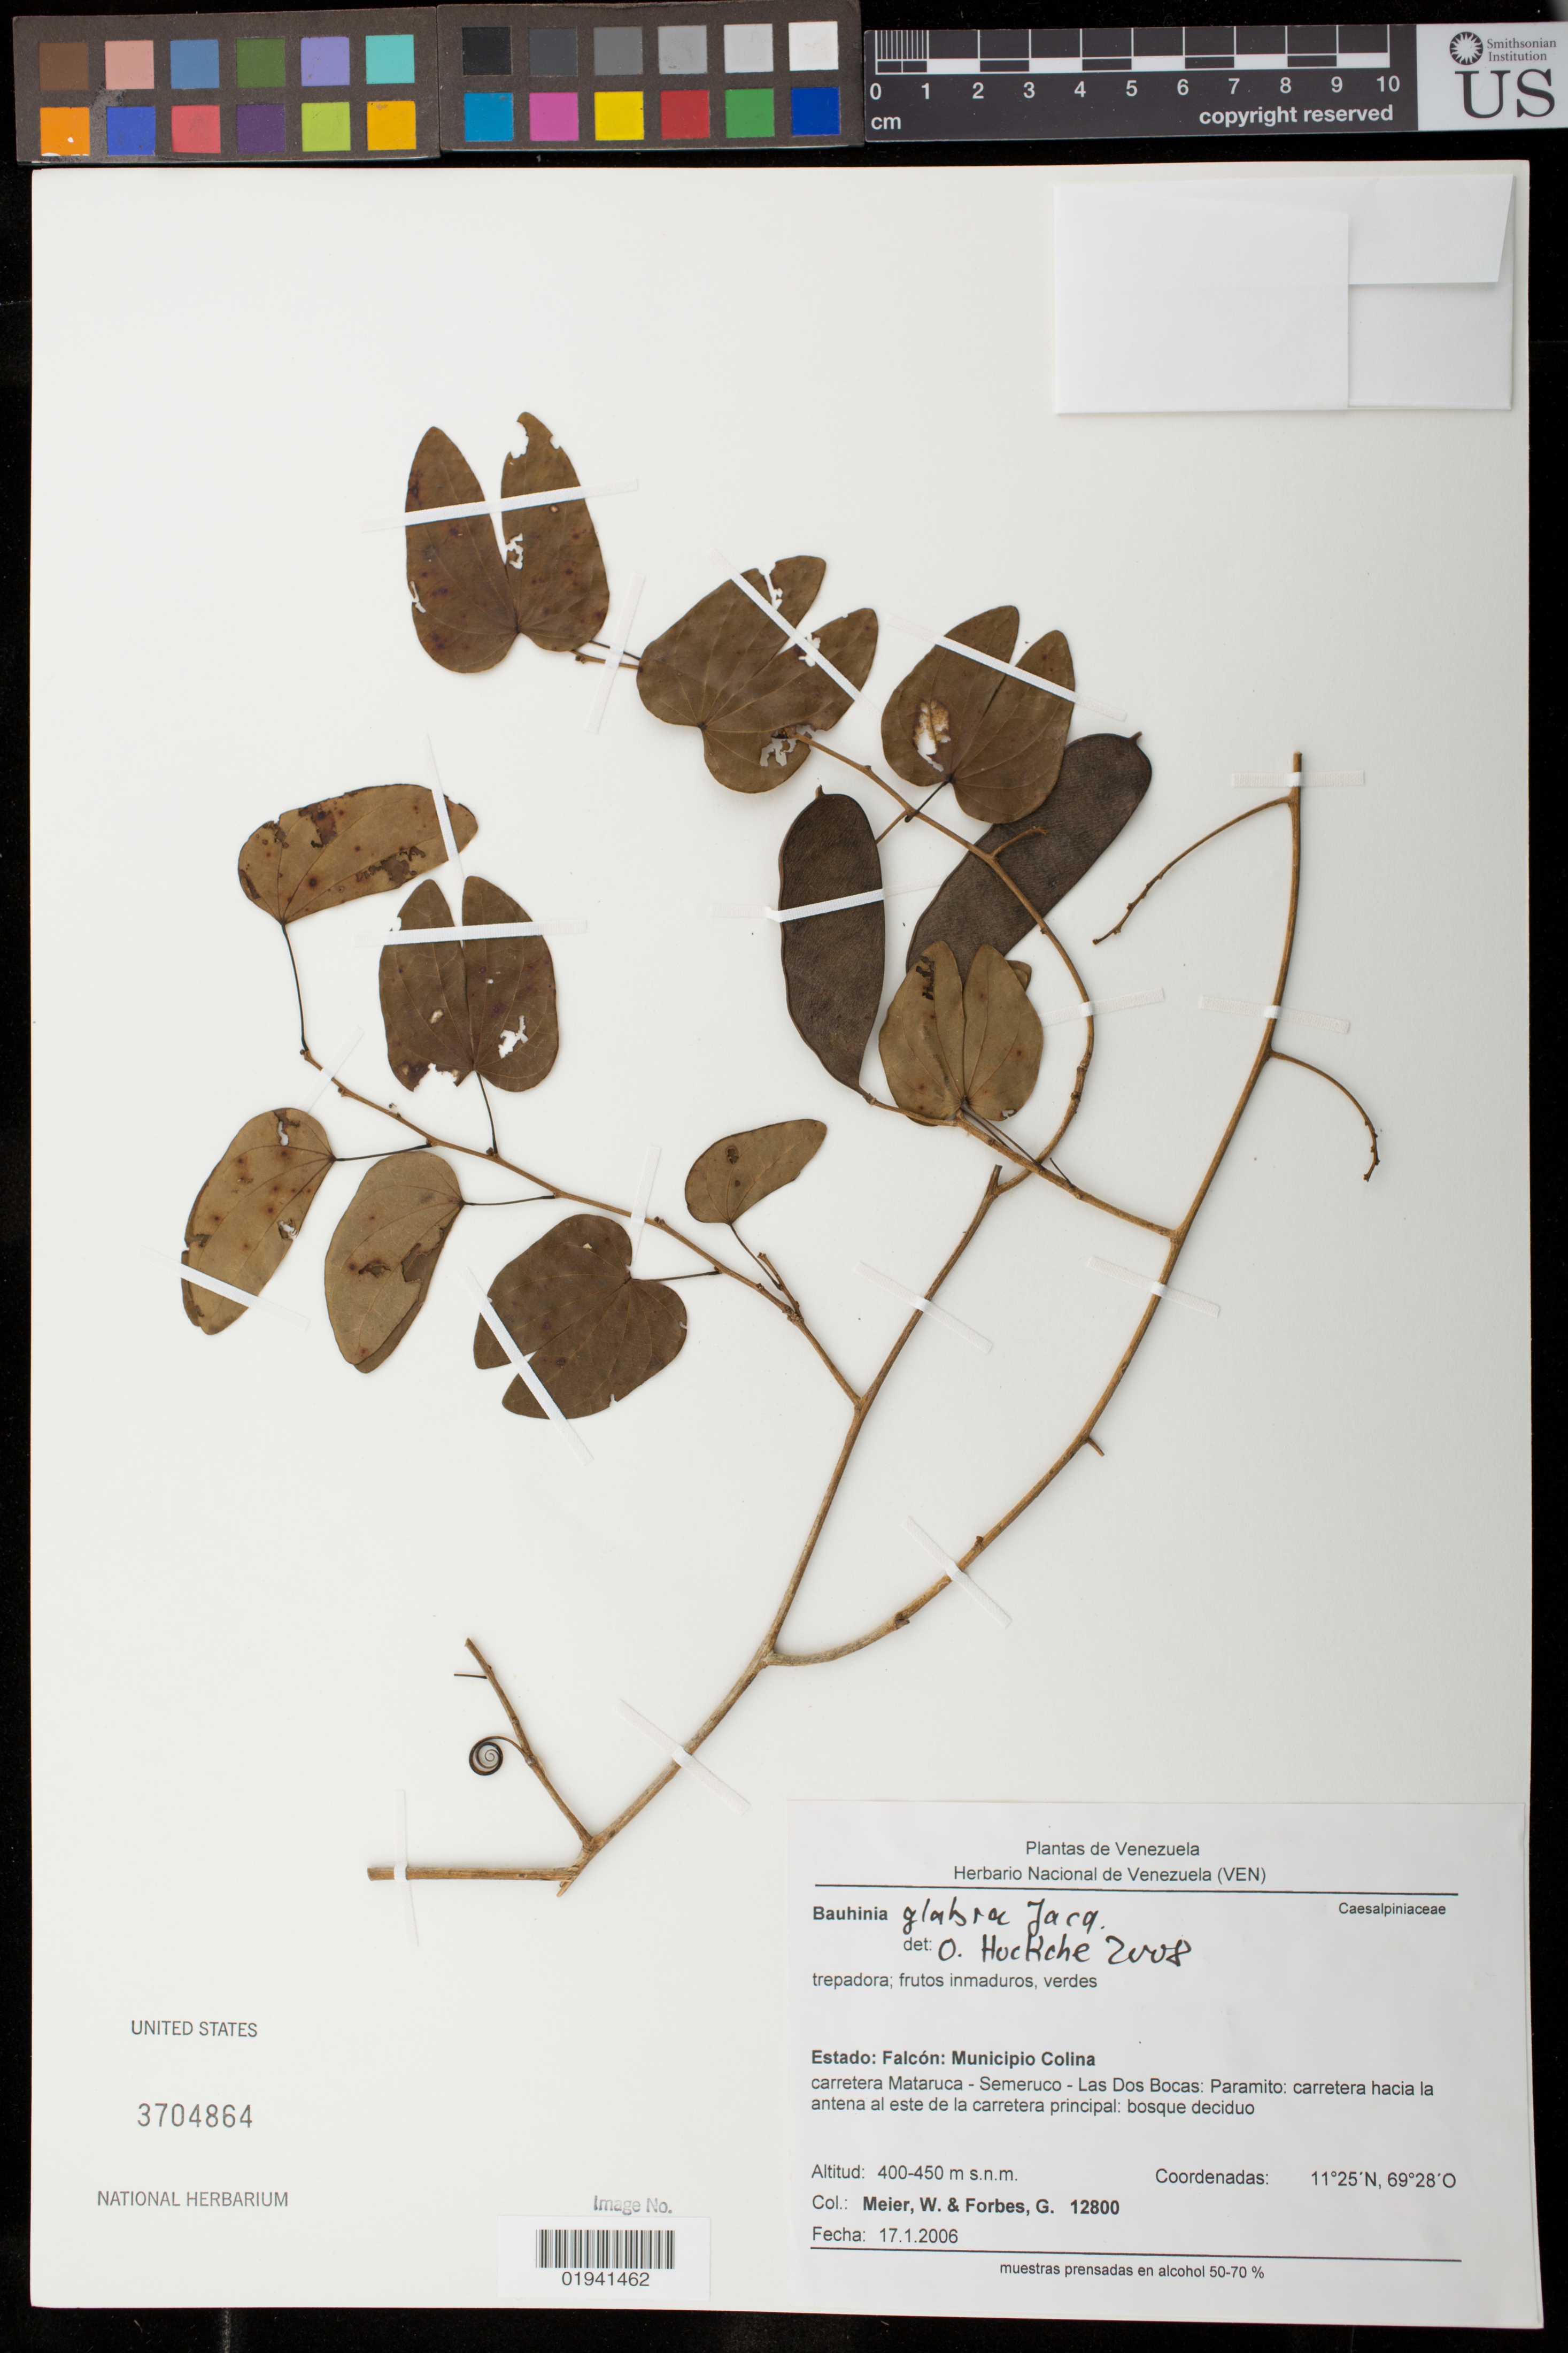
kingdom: Plantae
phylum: Tracheophyta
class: Magnoliopsida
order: Fabales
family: Fabaceae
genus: Schnella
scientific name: Schnella glabra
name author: (Jacq.) Dugand G.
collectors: W. Meier & G. Forbes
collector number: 12800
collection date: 2006-01-17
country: Venezuela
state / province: Falcón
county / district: Colina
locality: carretera Mataruco - Semeruco - Las Dos Bocas, Paramito, carretera hacia la antena al este de la carretera principal.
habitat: bosque deciduo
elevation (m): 400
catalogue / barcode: US 3704864